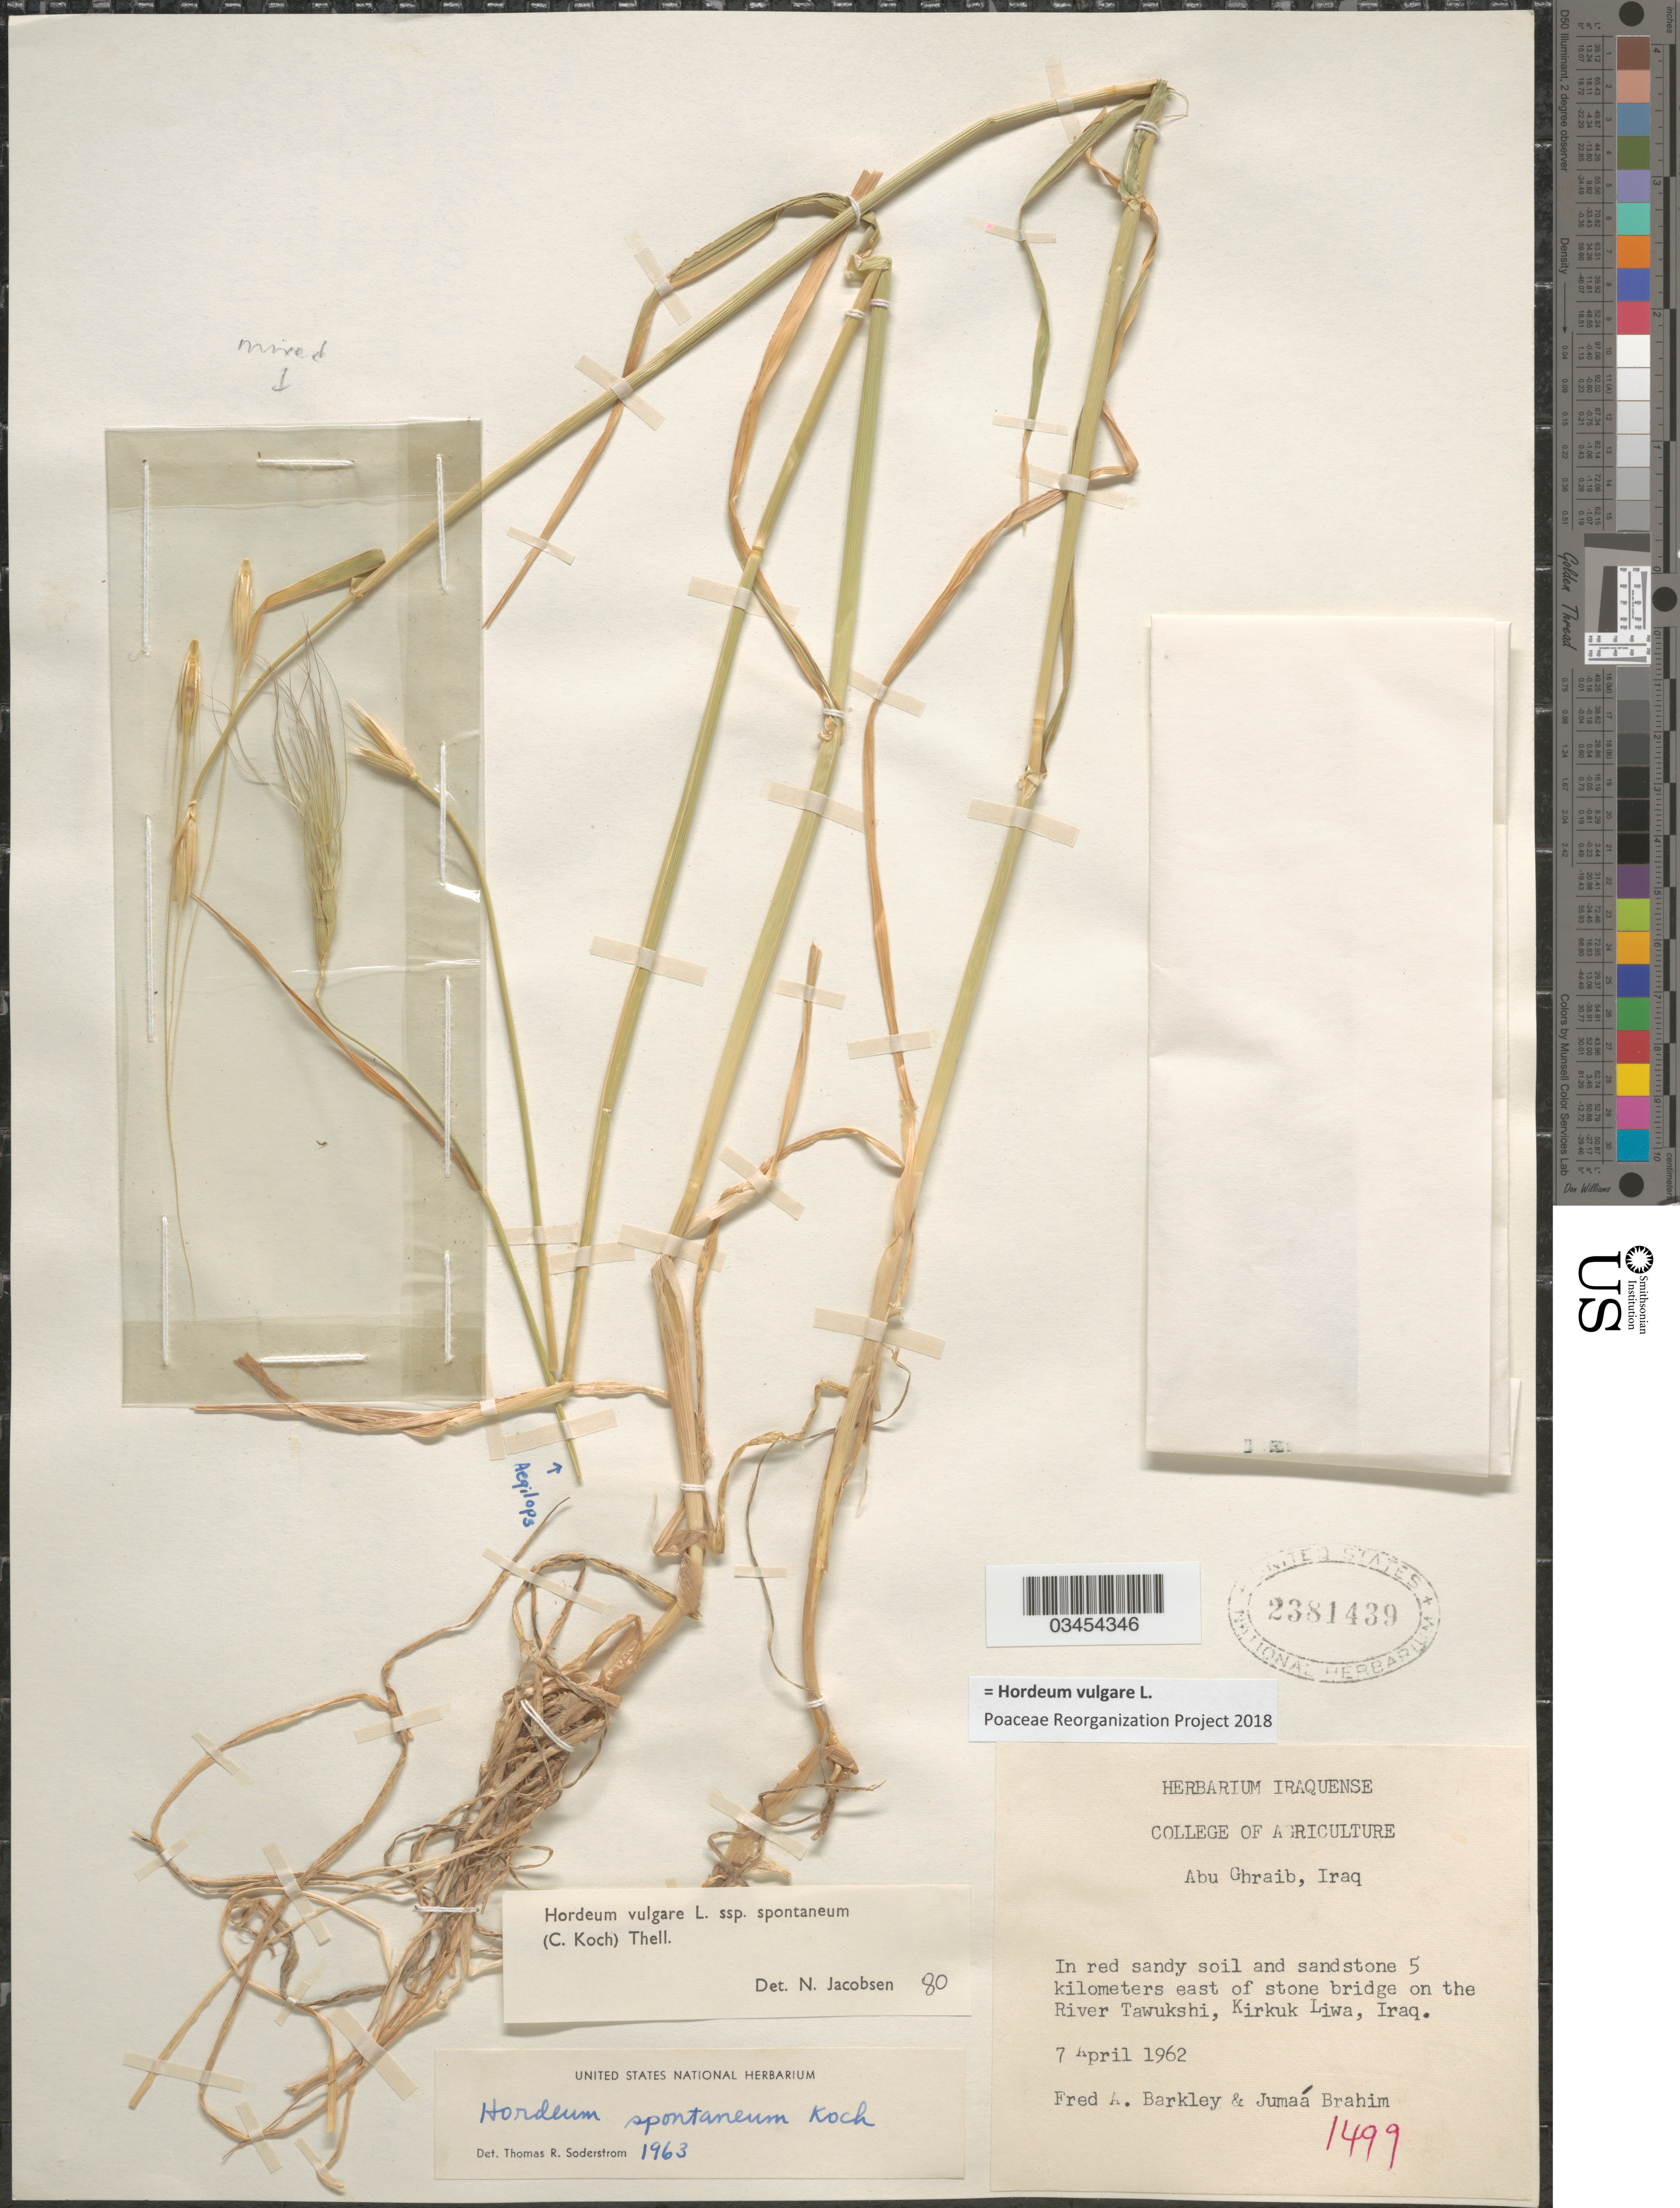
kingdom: Plantae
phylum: Tracheophyta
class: Liliopsida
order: Poales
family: Poaceae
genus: Hordeum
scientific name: Hordeum vulgare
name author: L.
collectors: F. A. Barkley & Brahim M., J.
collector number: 1499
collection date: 1962-04-07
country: Iraq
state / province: Kirkūk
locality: In red sandy soil and sandstone 5 kilometers east of stone bridge on the River Tawukshi, Kirkuk Liwa.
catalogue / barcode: US 2381439